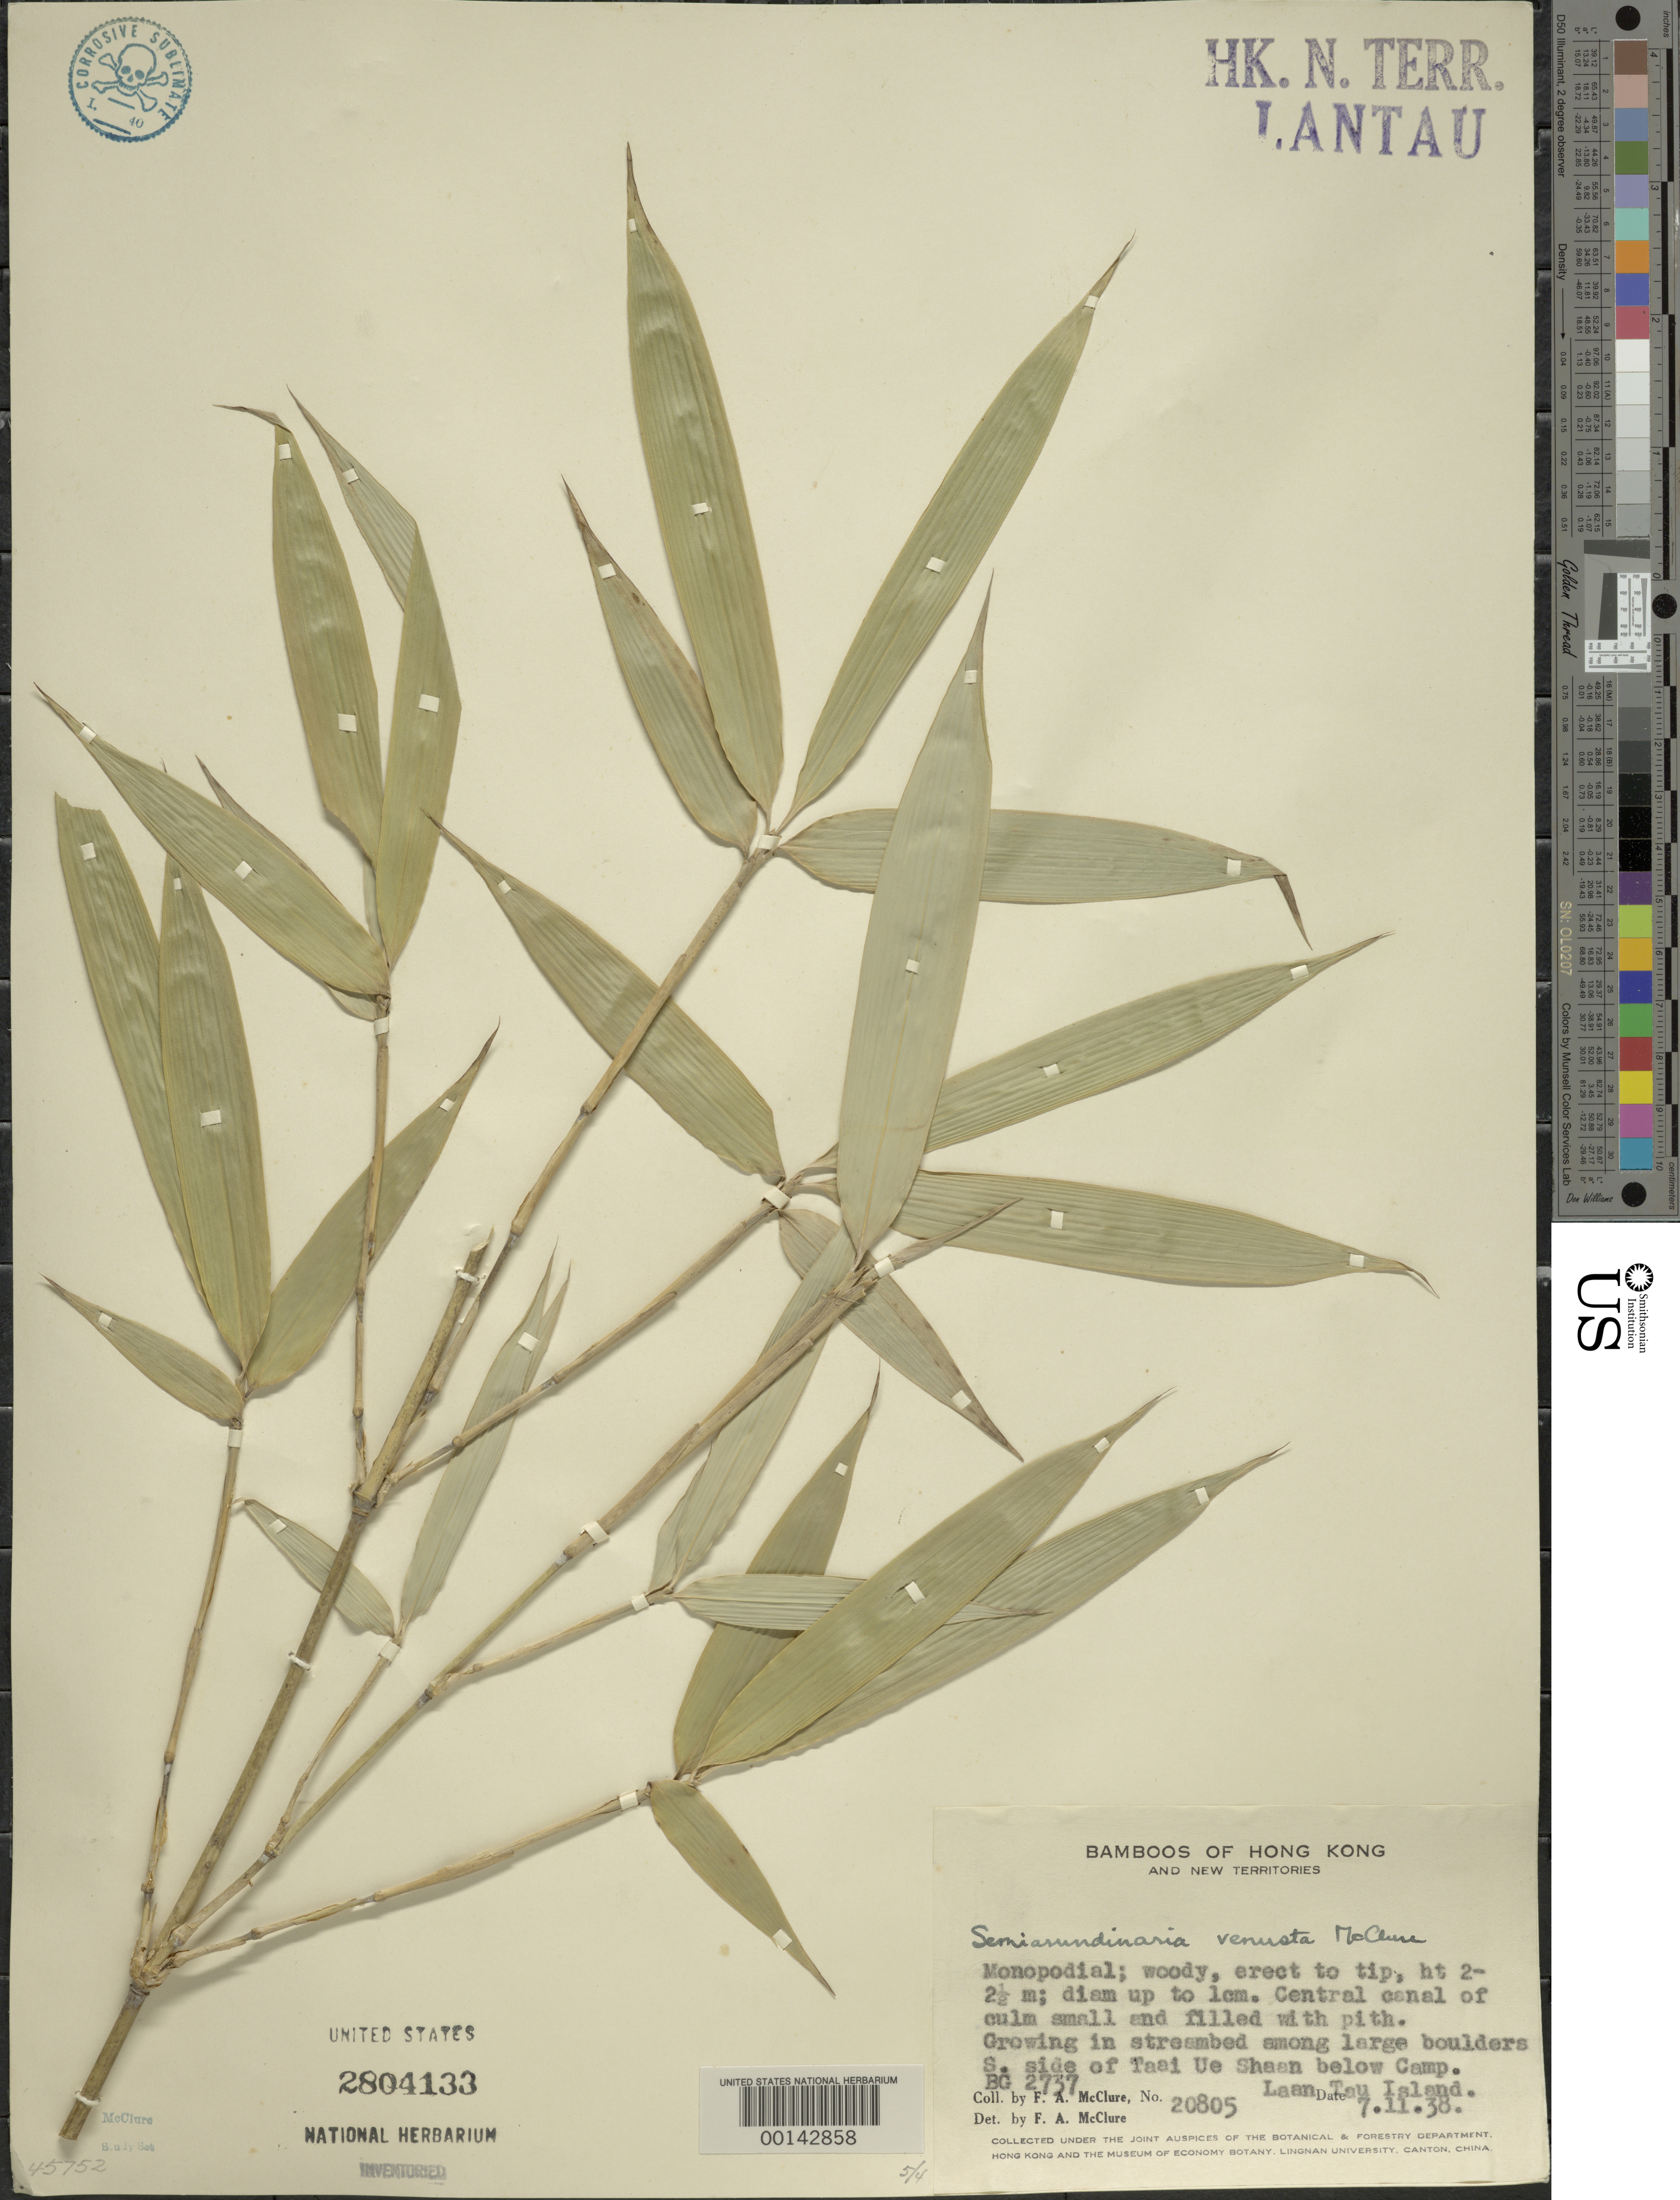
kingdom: Plantae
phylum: Tracheophyta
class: Liliopsida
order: Poales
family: Poaceae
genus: Semiarundinaria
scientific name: Semiarundinaria venusta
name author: McClure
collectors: F. A. McClure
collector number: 20805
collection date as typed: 11 Jul 1938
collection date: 1938-07-11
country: China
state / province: Hong Kong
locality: Laen tsu isl.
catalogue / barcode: US 2804133